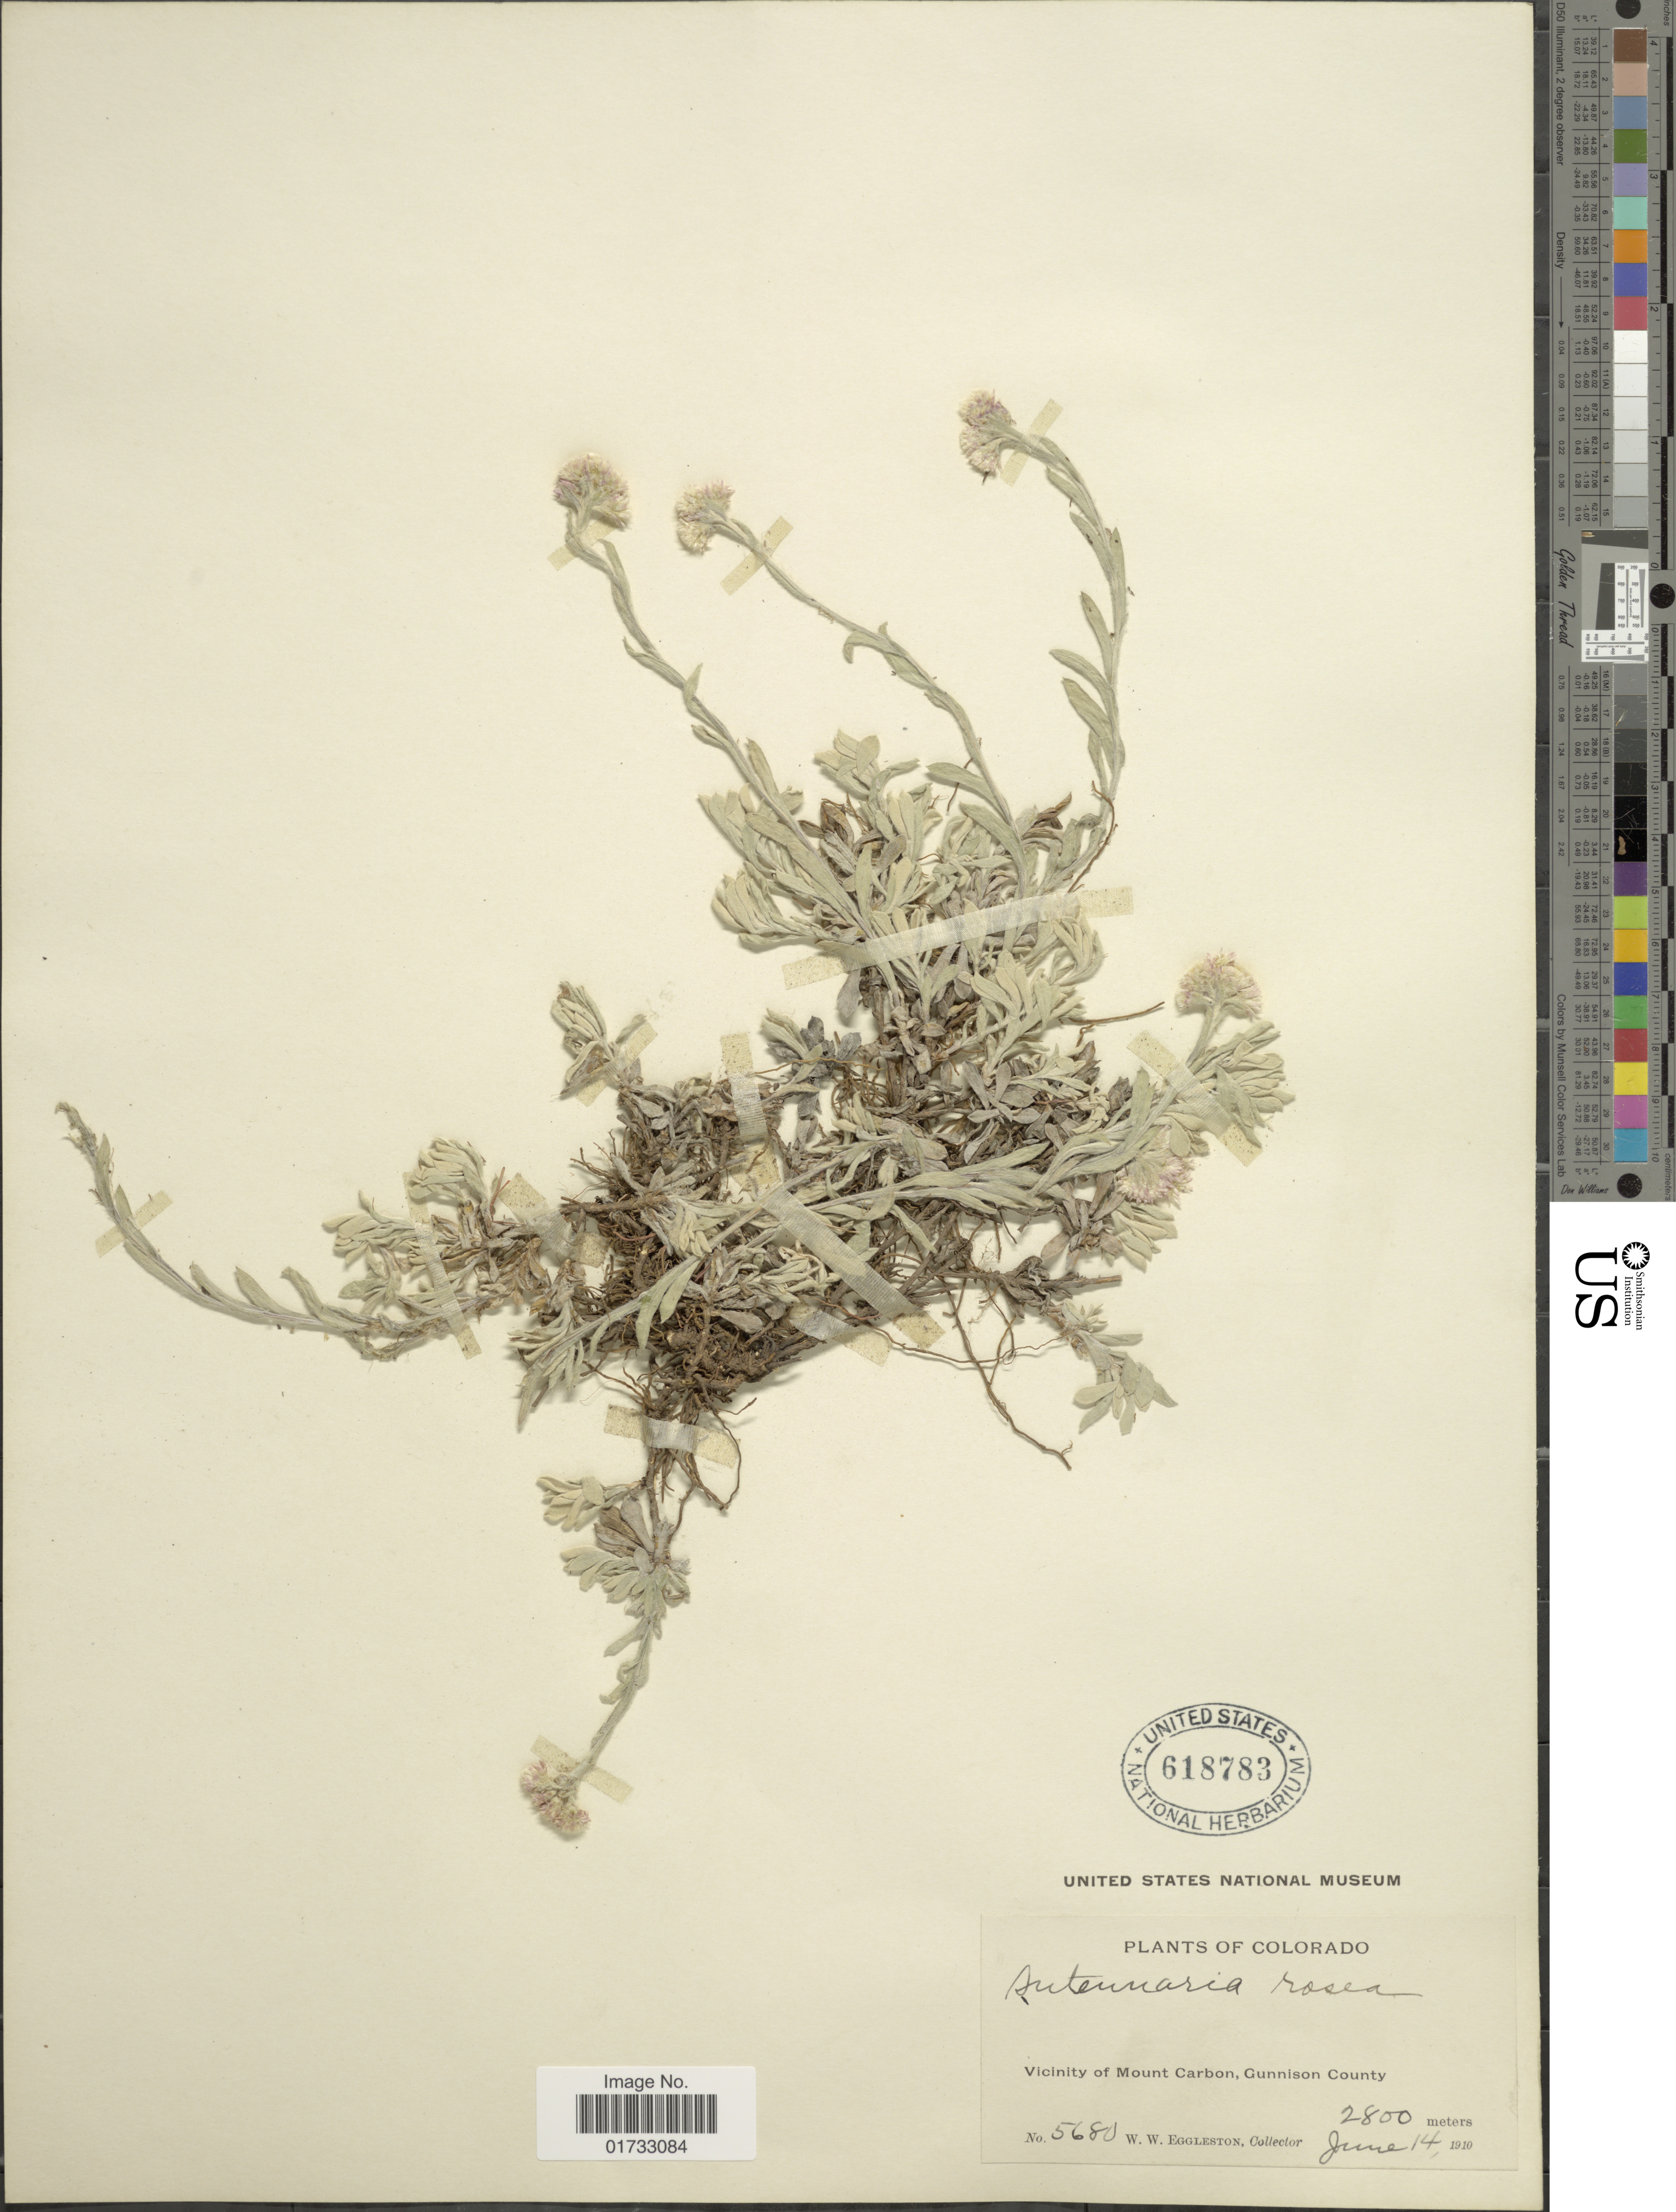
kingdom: Plantae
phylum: Tracheophyta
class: Magnoliopsida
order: Asterales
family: Asteraceae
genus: Antennaria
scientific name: Antennaria rosea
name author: Greene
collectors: W. W. Eggleston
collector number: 5680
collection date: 1910-06-14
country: United States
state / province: Colorado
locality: Vicinity of Mount Garbon, Gunnison County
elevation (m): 2800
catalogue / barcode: US 618783